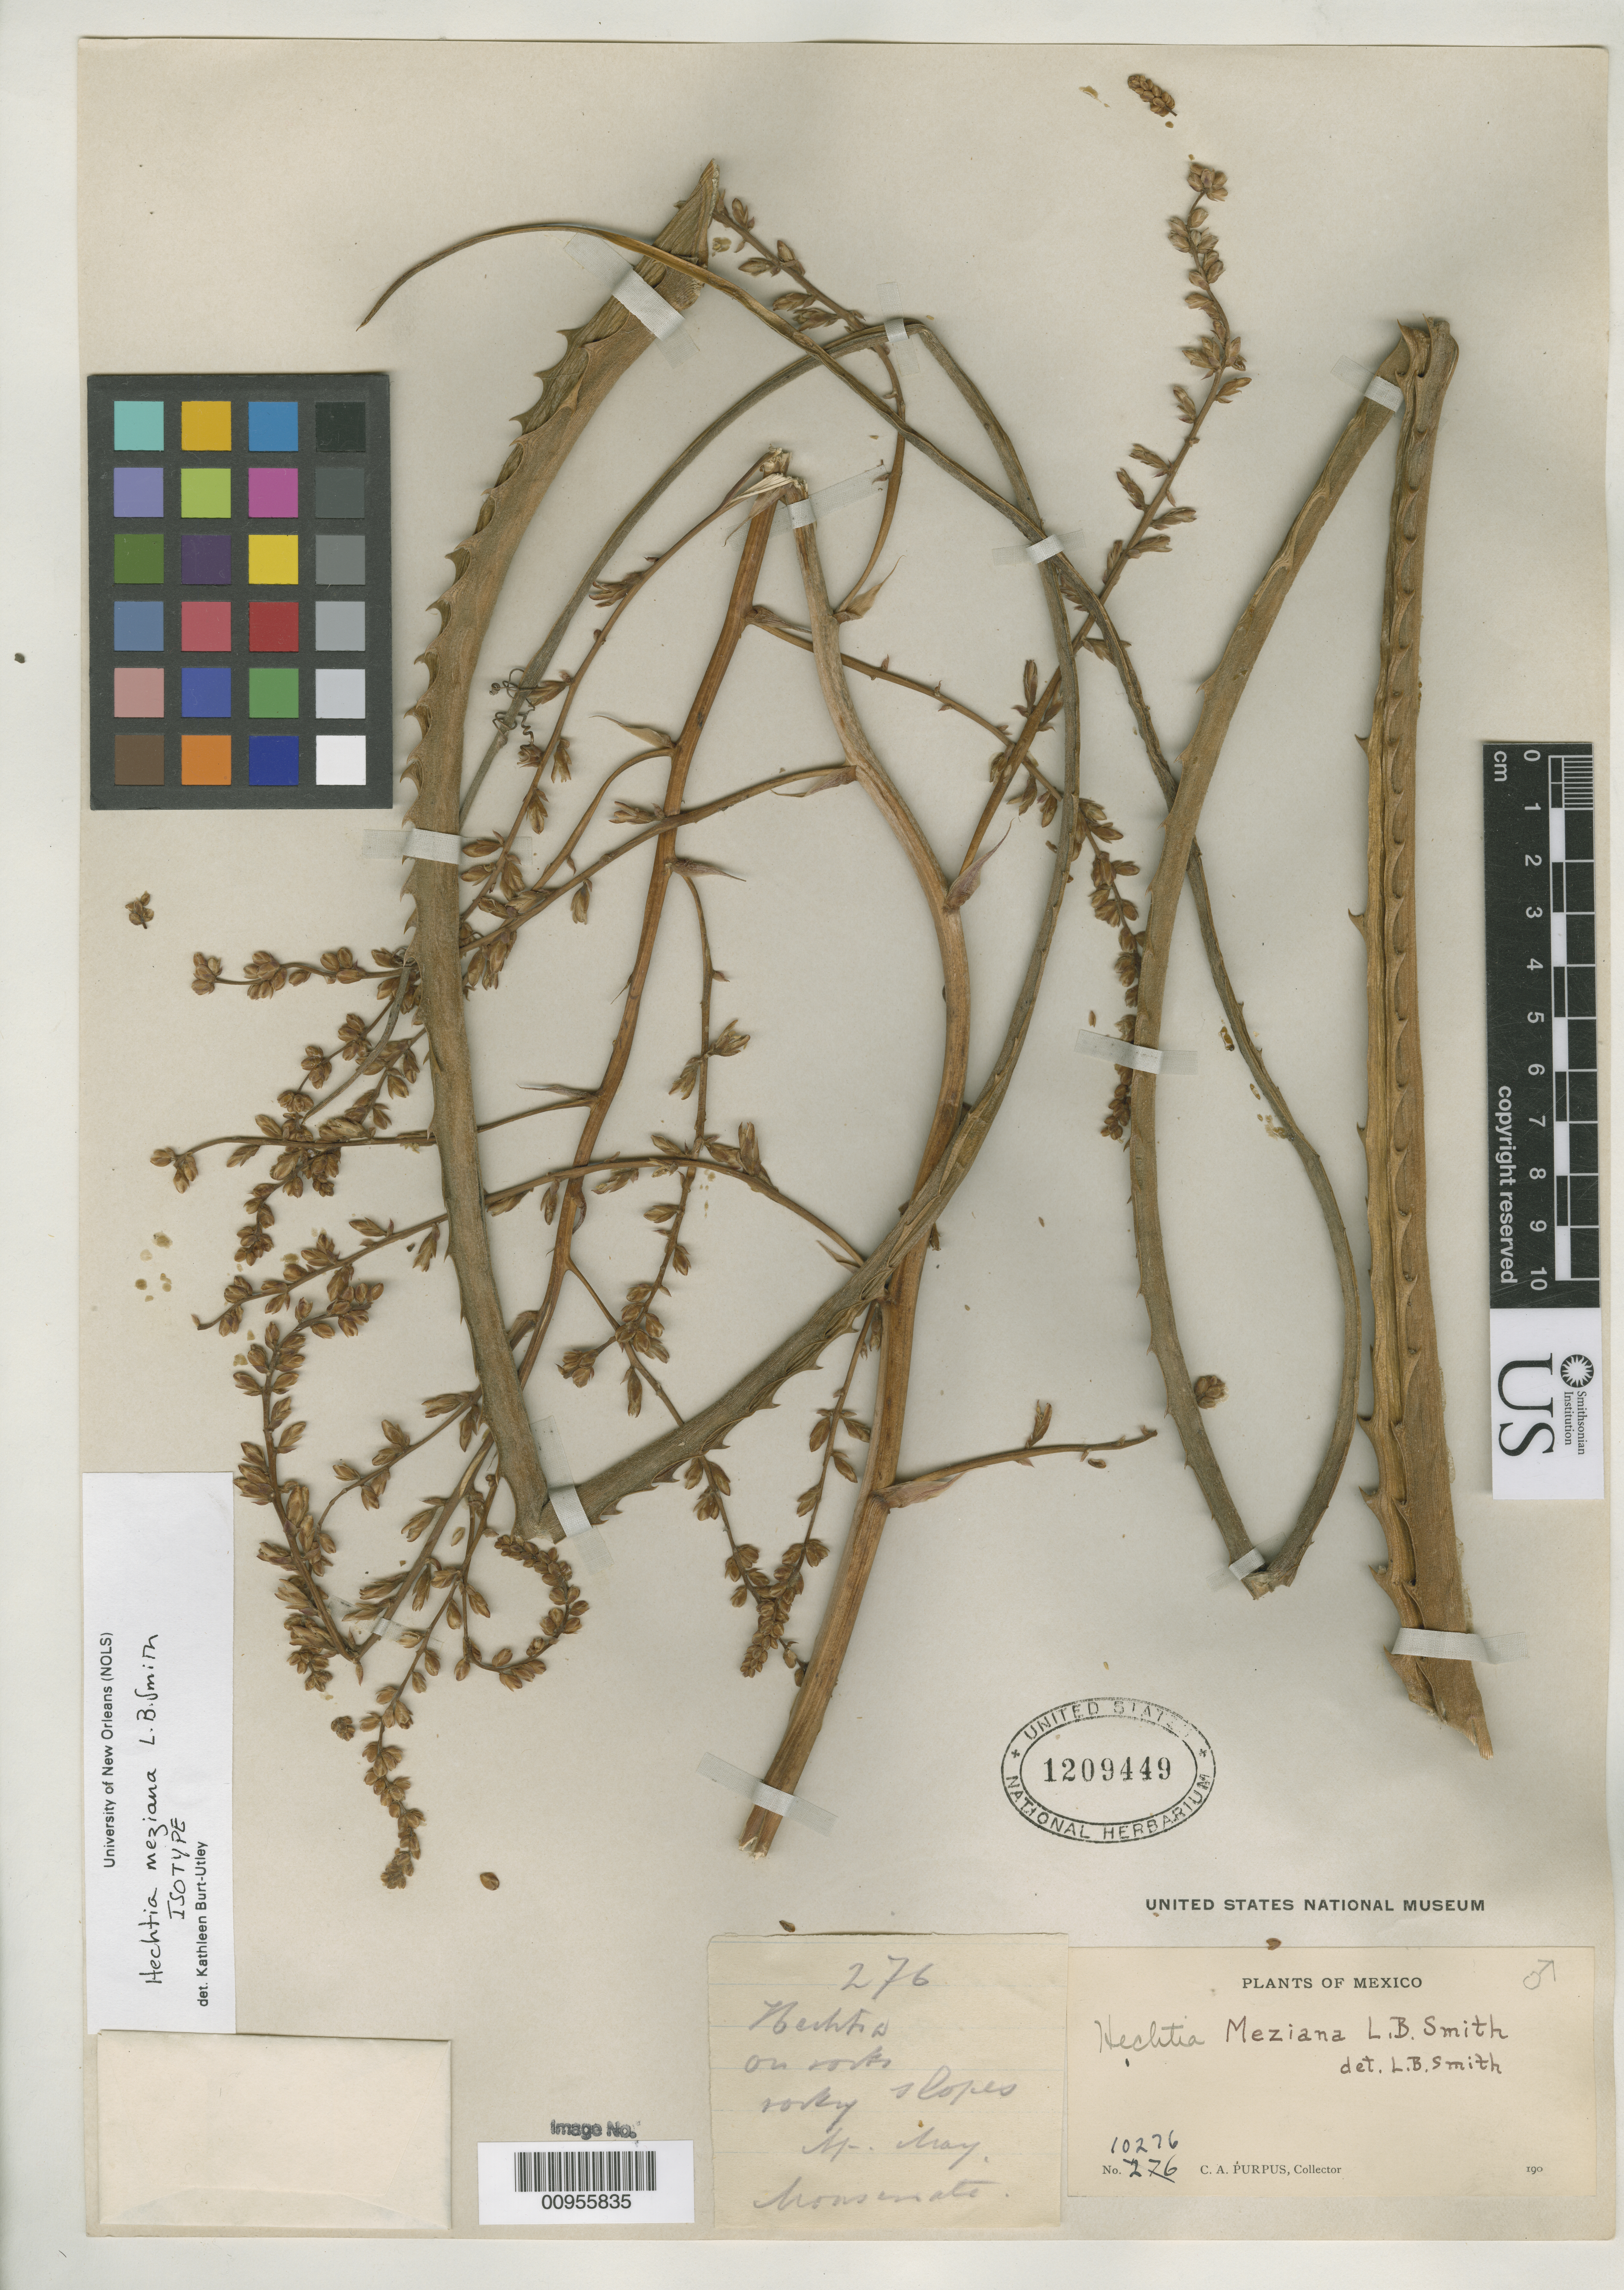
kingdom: Plantae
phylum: Tracheophyta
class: Liliopsida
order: Poales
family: Bromeliaceae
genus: Hechtia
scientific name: Hechtia meziana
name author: L.B. Sm.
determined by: Burt-Utley, Kathleen M.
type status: Isotype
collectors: C. A. Purpus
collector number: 10276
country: Mexico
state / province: Chiapas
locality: Monserrate.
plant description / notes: Staminate specimen. Holotype at NY is a flowering pistillate specimen, collected April 1925.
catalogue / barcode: US 1209449